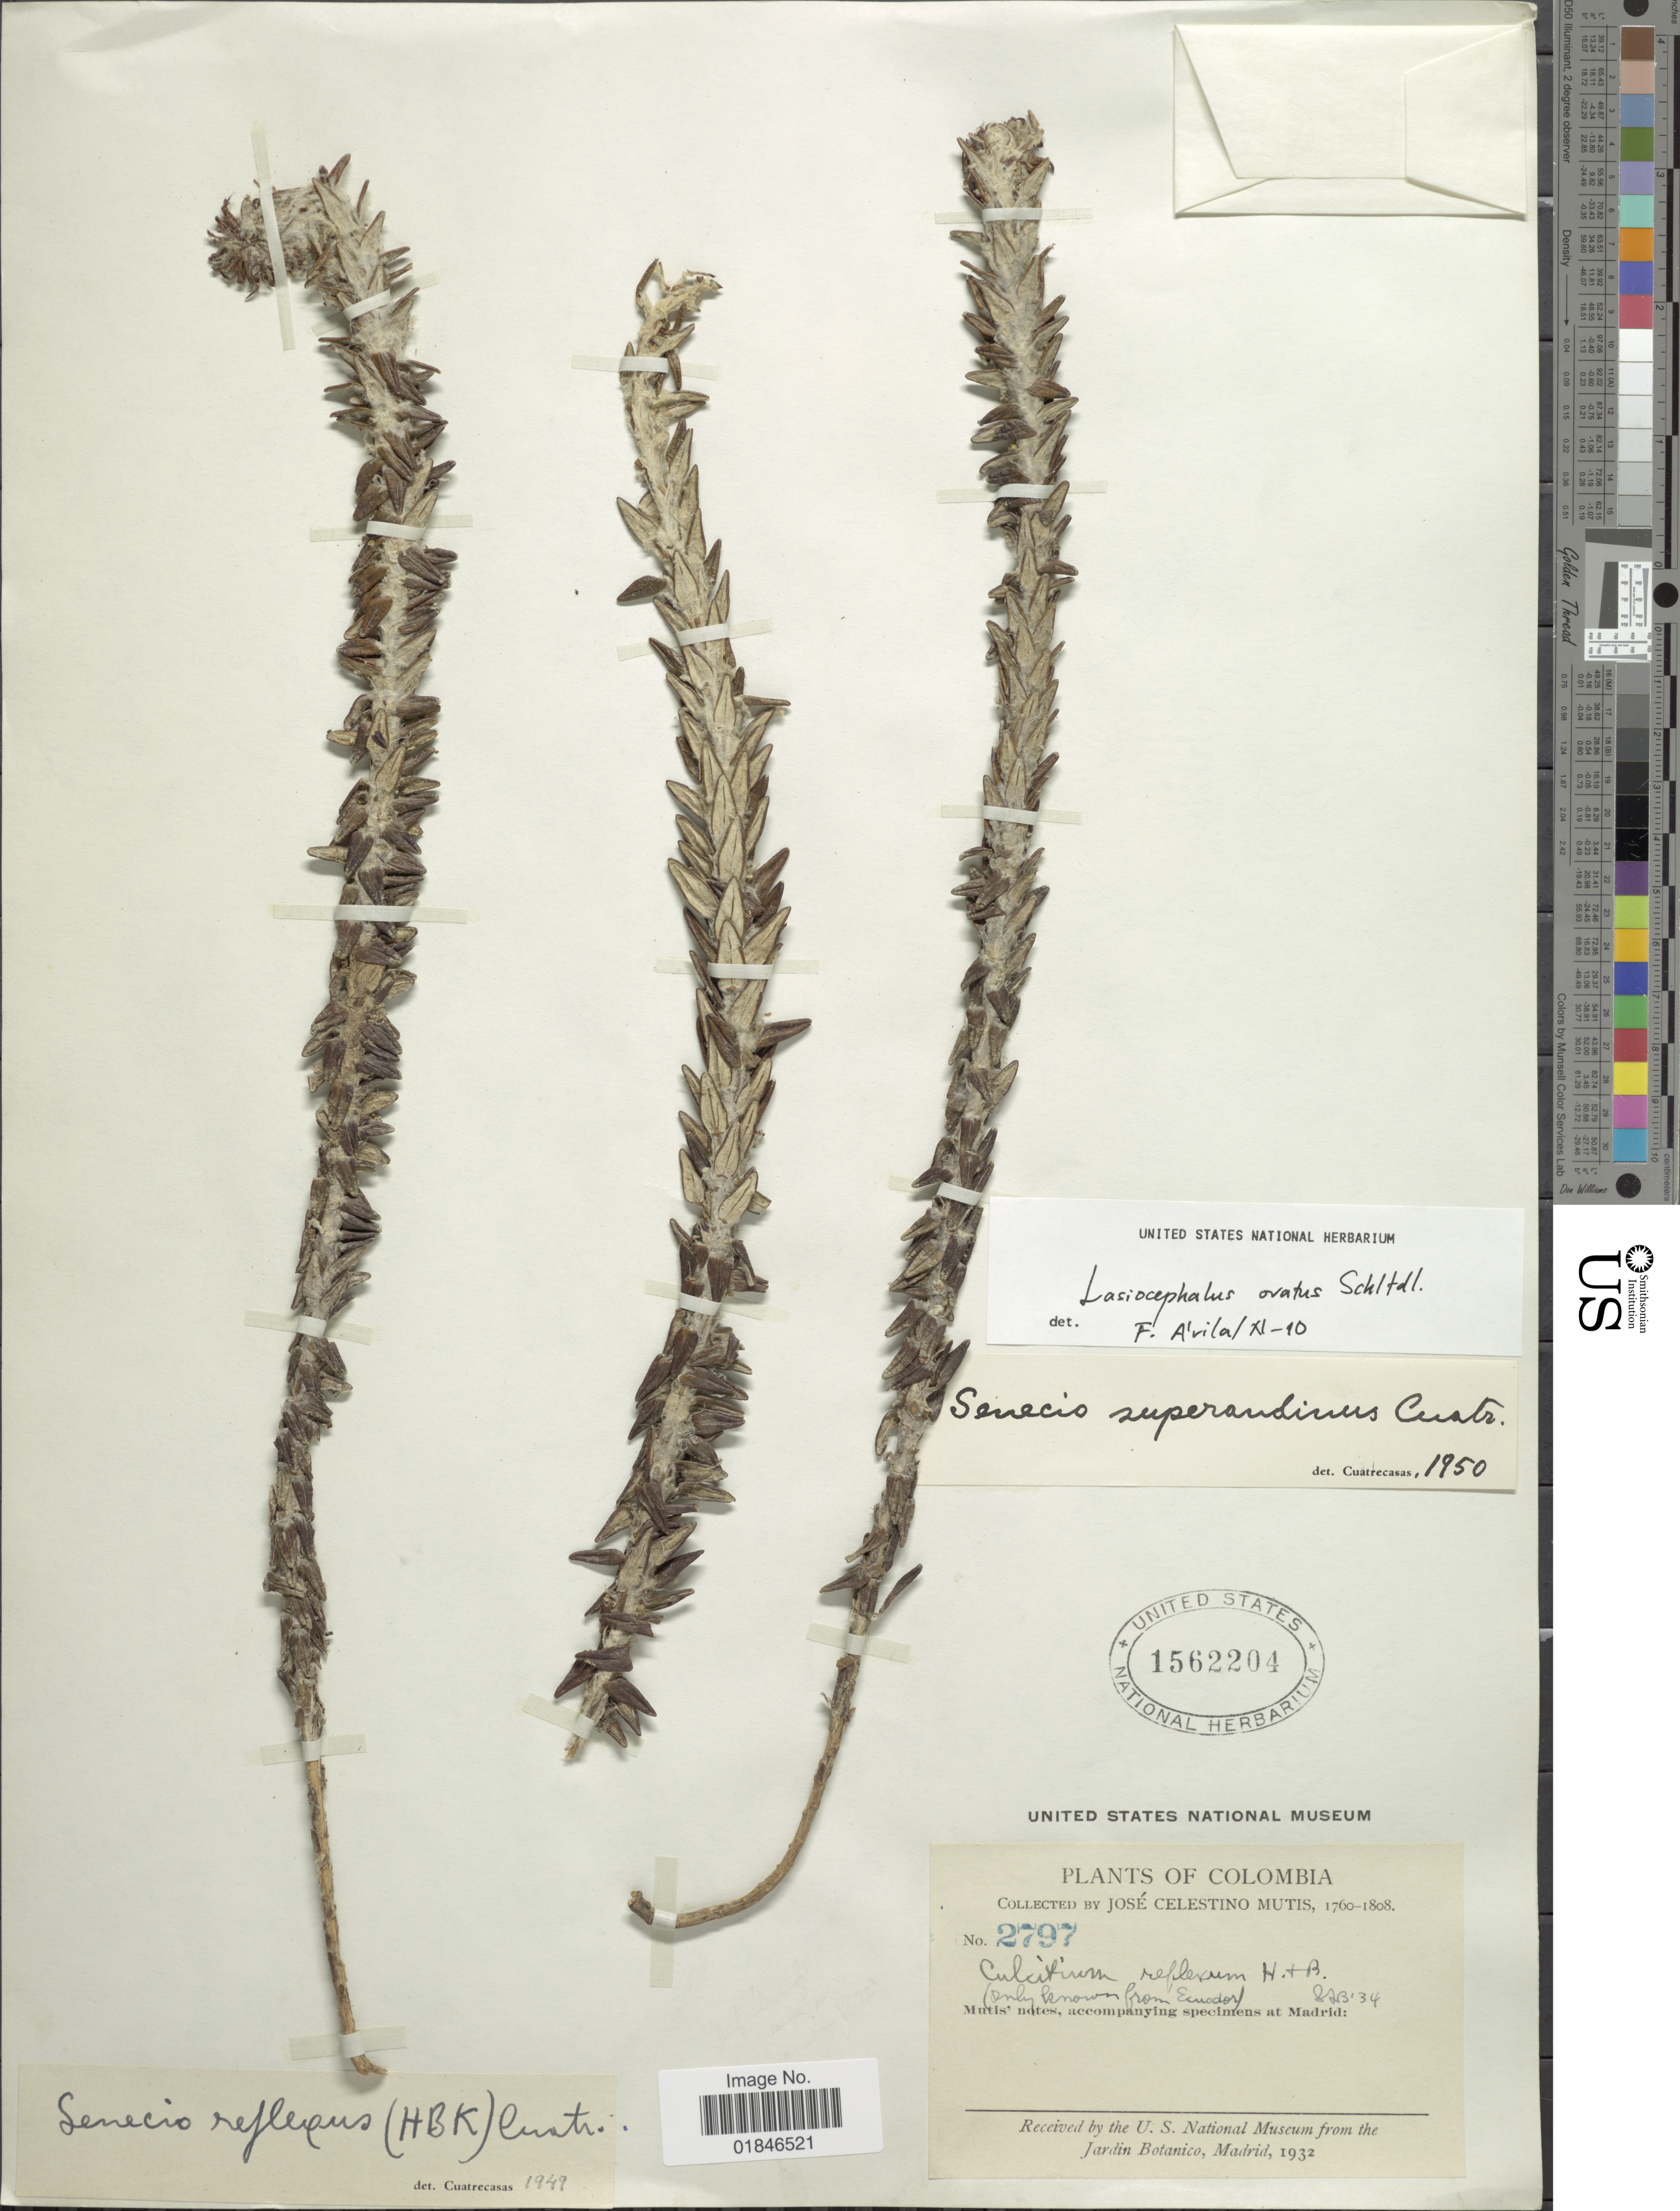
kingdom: Plantae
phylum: Tracheophyta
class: Magnoliopsida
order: Asterales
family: Asteraceae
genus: Senecio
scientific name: Senecio superandinus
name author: Cuatrec.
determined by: Salomon, Luciana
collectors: J. C. B. Mutis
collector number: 2797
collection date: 1760/1808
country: Colombia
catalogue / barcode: US 1562204